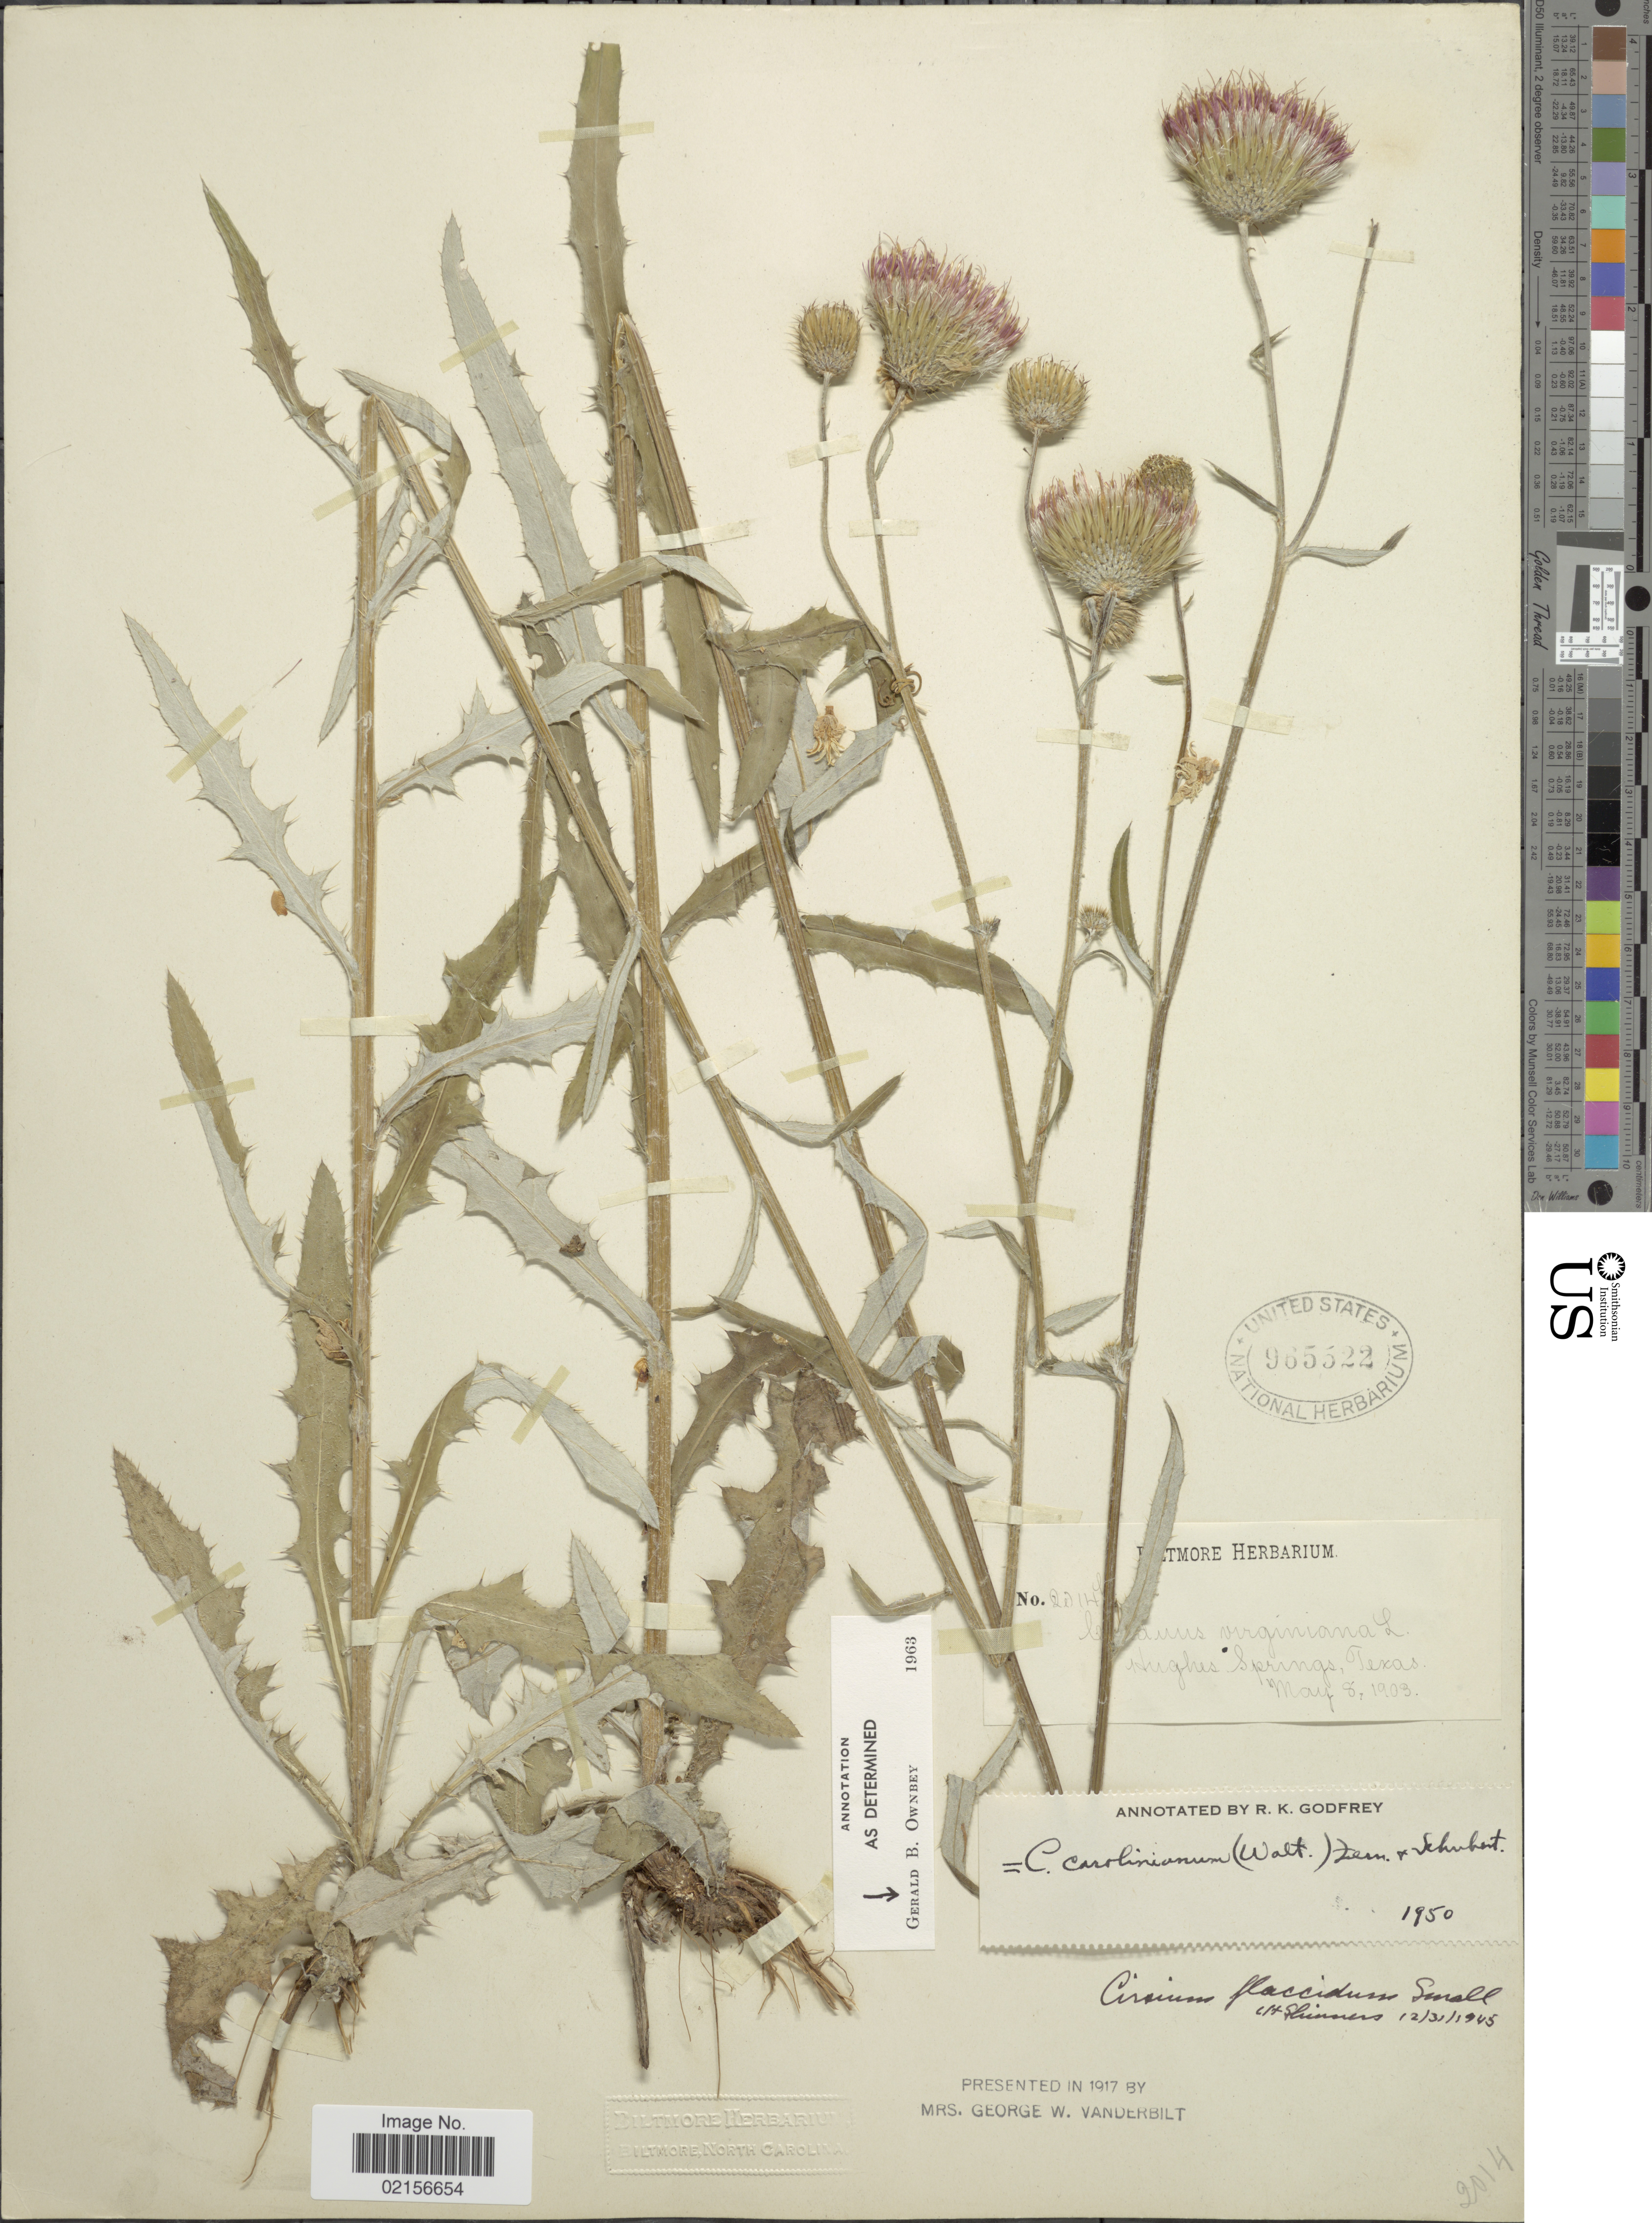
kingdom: Plantae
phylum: Tracheophyta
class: Magnoliopsida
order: Asterales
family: Asteraceae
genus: Cirsium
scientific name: Cirsium carolinianum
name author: (Walter) Fernald & Schub.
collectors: ex herb. Biltmore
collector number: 2014!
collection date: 1903-05-08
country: United States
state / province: Texas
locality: Hughes Springs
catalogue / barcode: US 965522